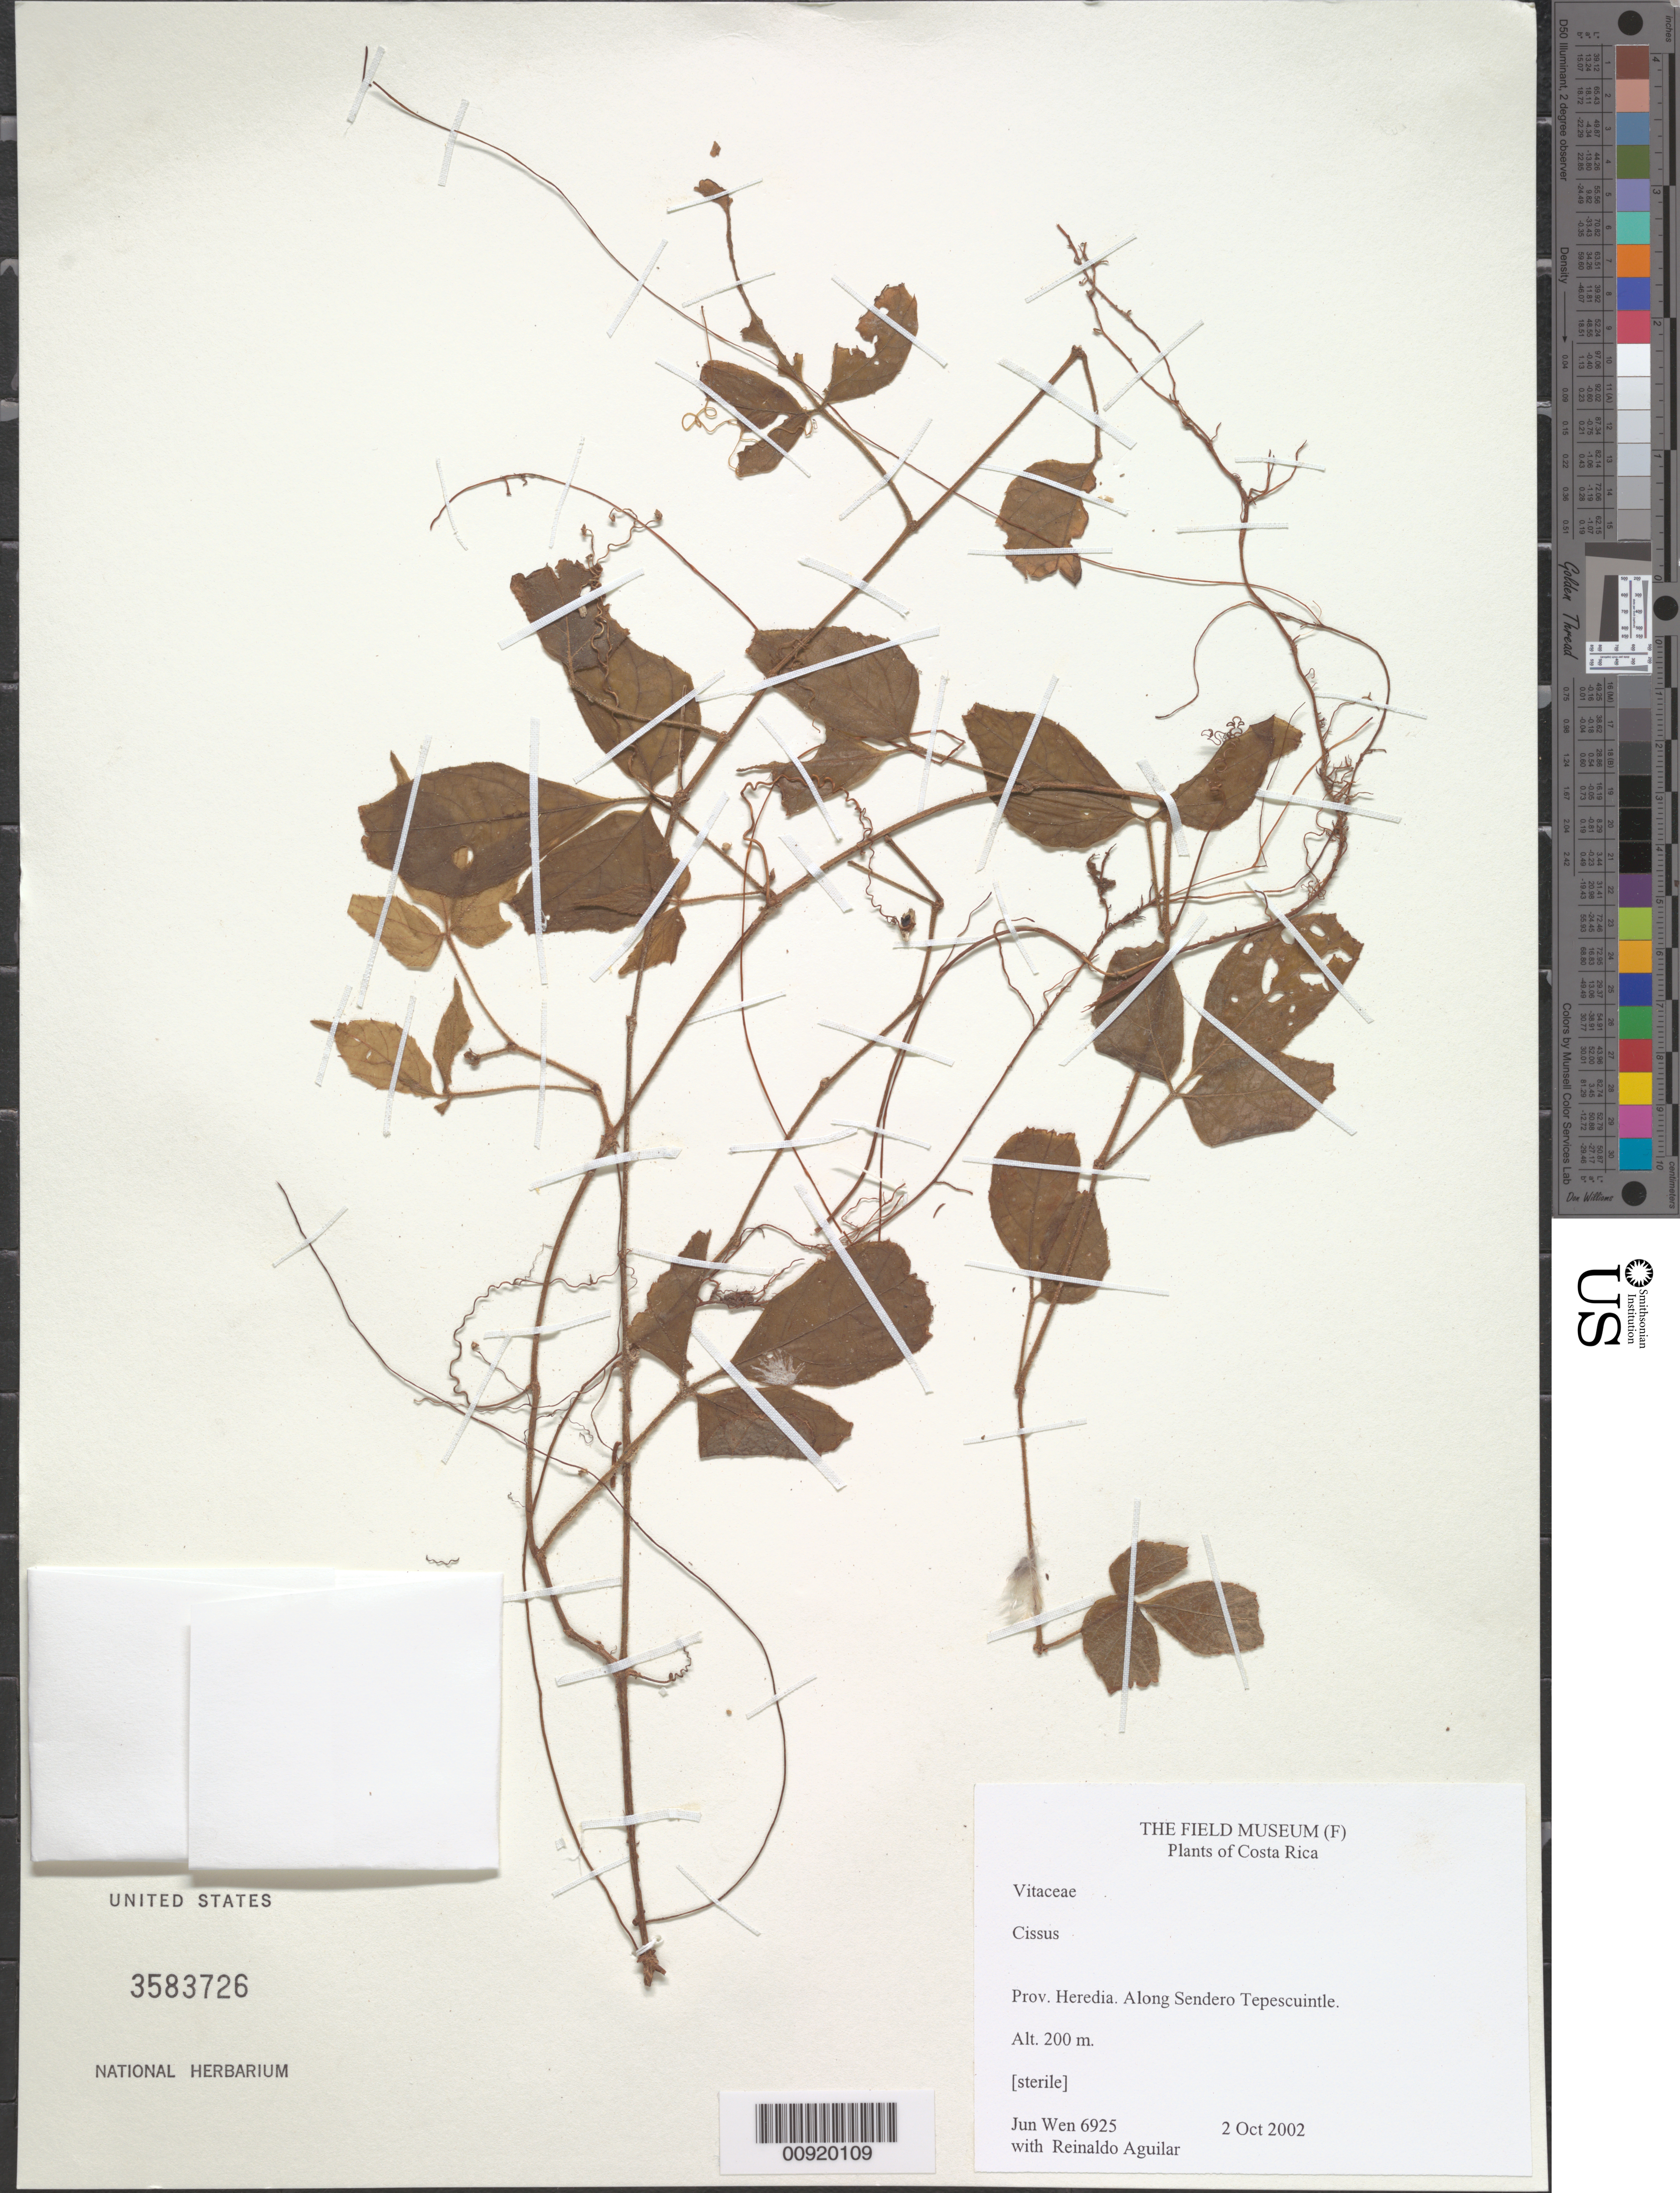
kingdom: Plantae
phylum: Tracheophyta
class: Magnoliopsida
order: Vitales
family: Vitaceae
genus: Cissus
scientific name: Cissus sp.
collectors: J. Wen & R. Aguilar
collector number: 6925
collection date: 2002-10-02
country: Costa Rica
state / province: Heredia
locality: Along Sendero Tepescuintle.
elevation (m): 200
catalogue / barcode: US 3583726